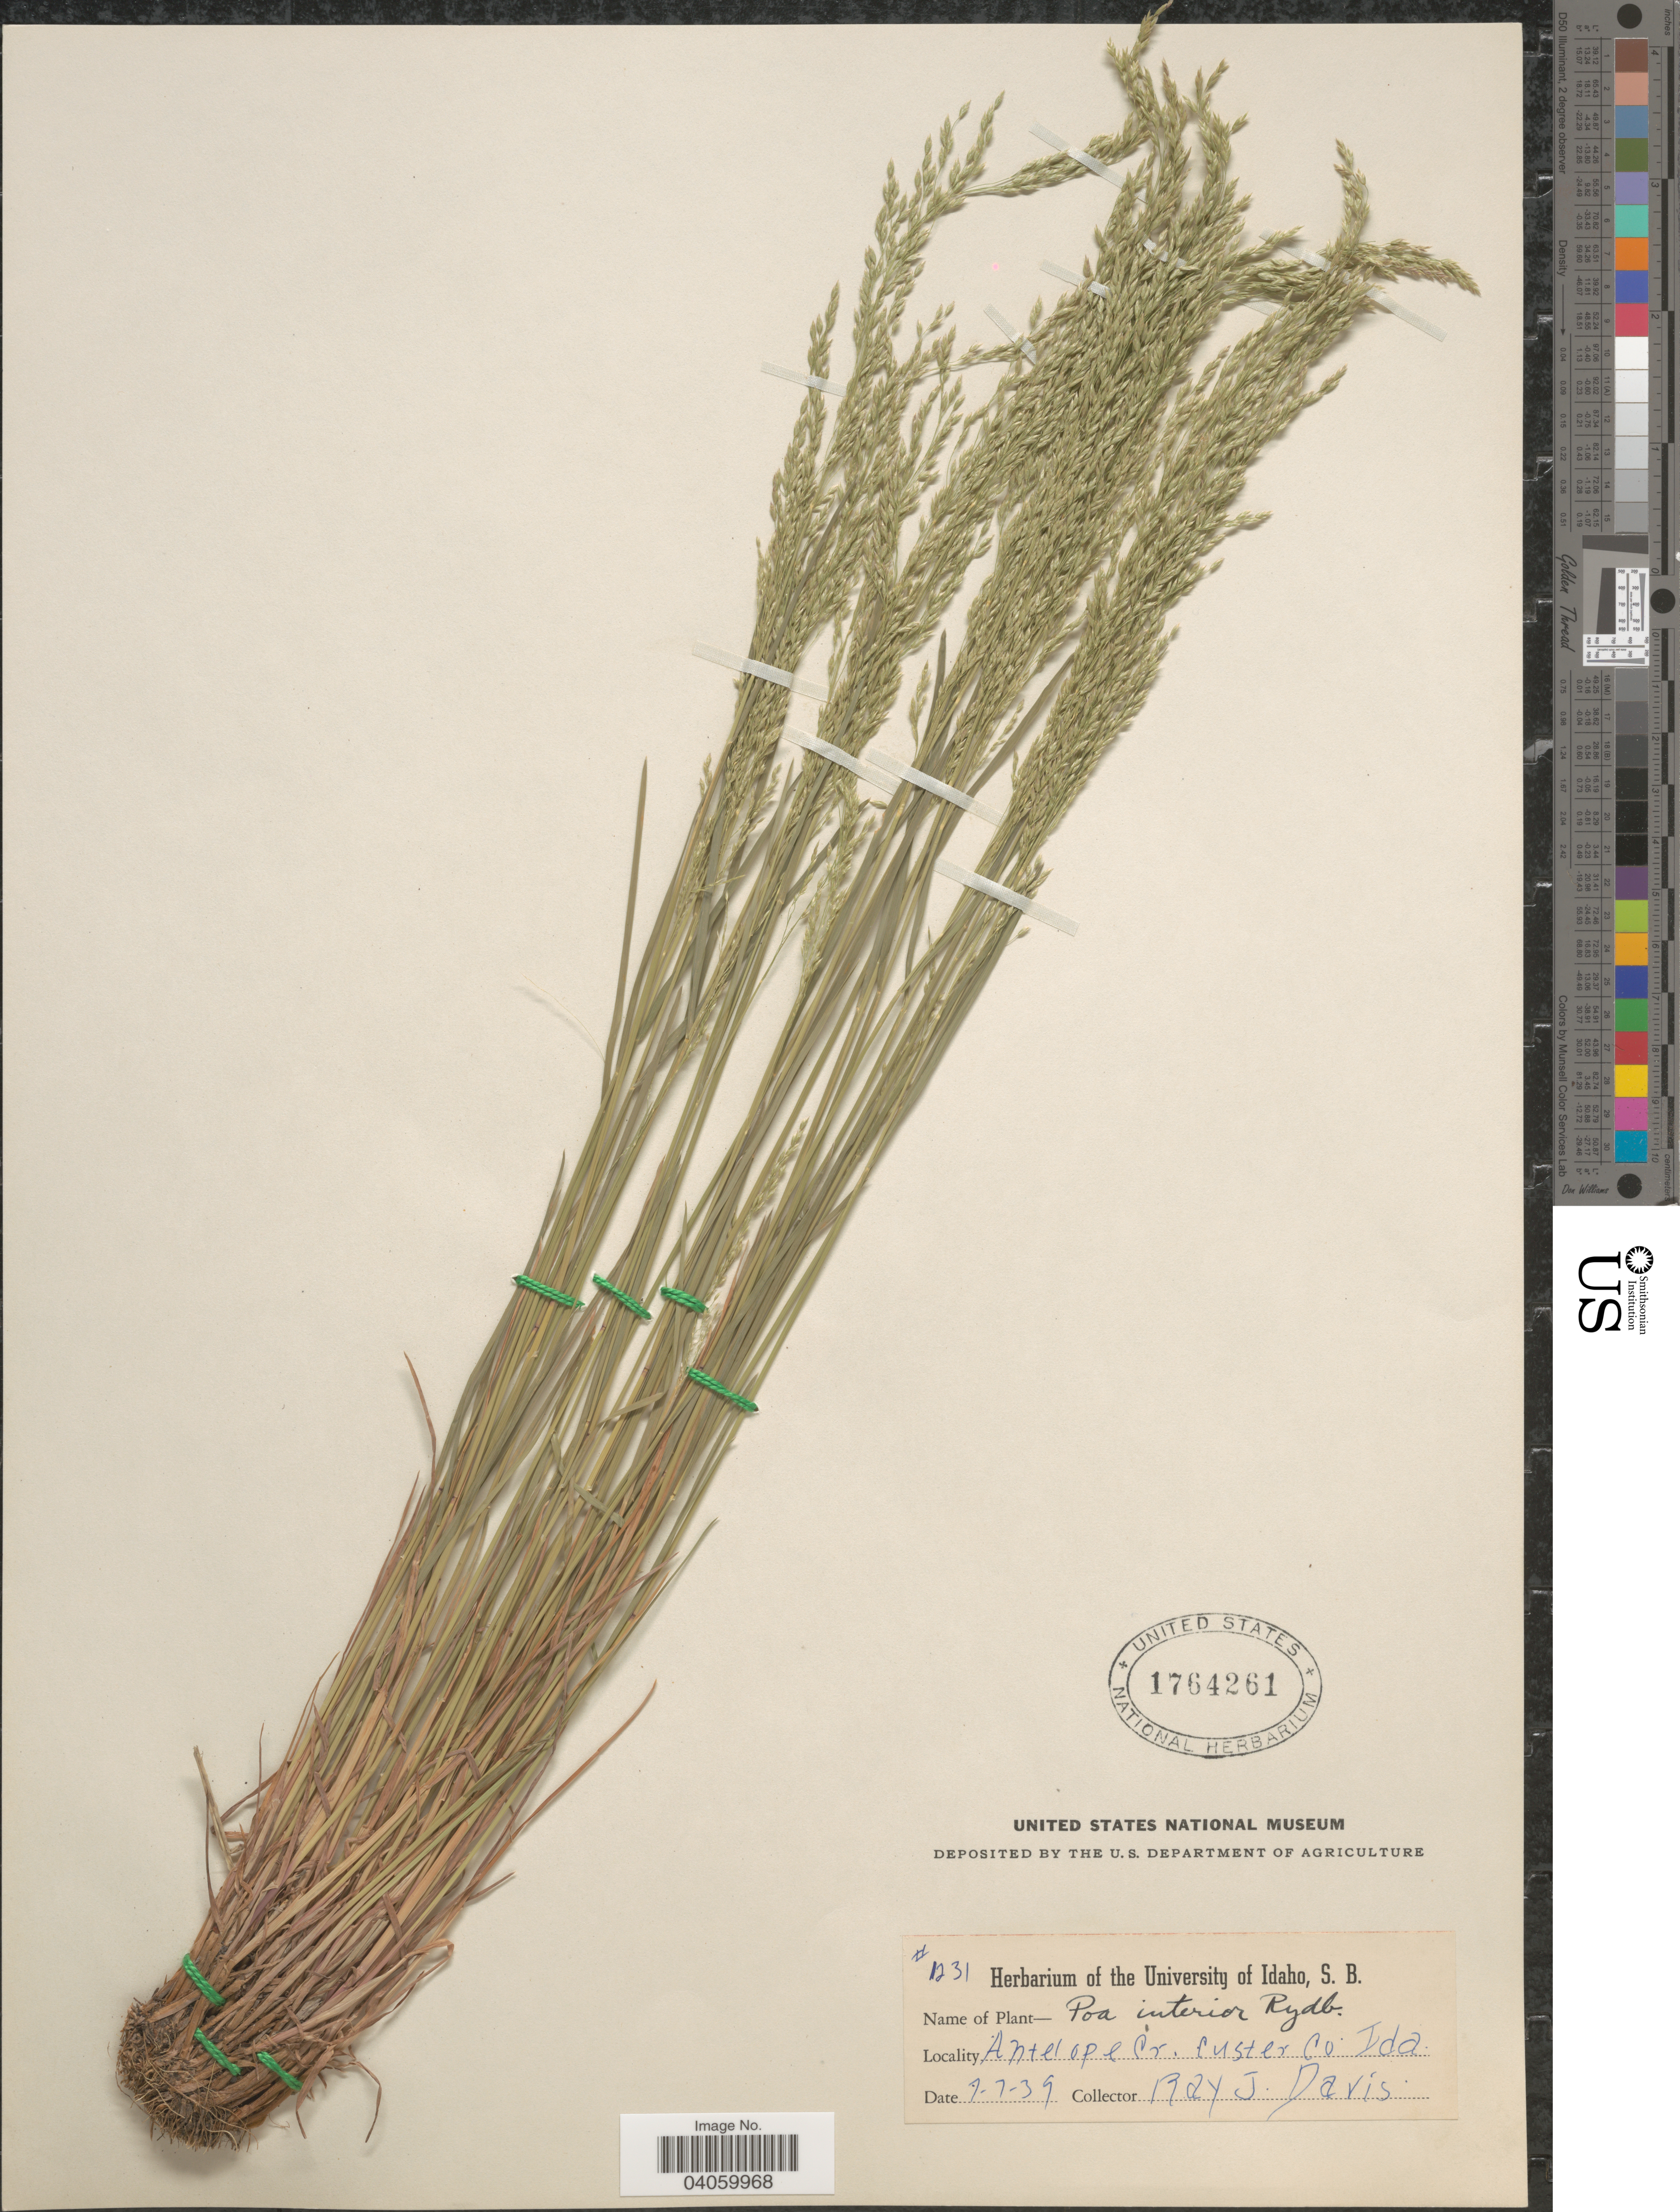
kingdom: Plantae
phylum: Tracheophyta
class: Liliopsida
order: Poales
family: Poaceae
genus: Poa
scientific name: Poa interior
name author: Rydb.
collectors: R. Davis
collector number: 1231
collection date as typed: Transcribed d/m/y: 7/7/39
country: United States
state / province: Idaho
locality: Antelope Cr. Custer Co.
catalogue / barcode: US 1764261